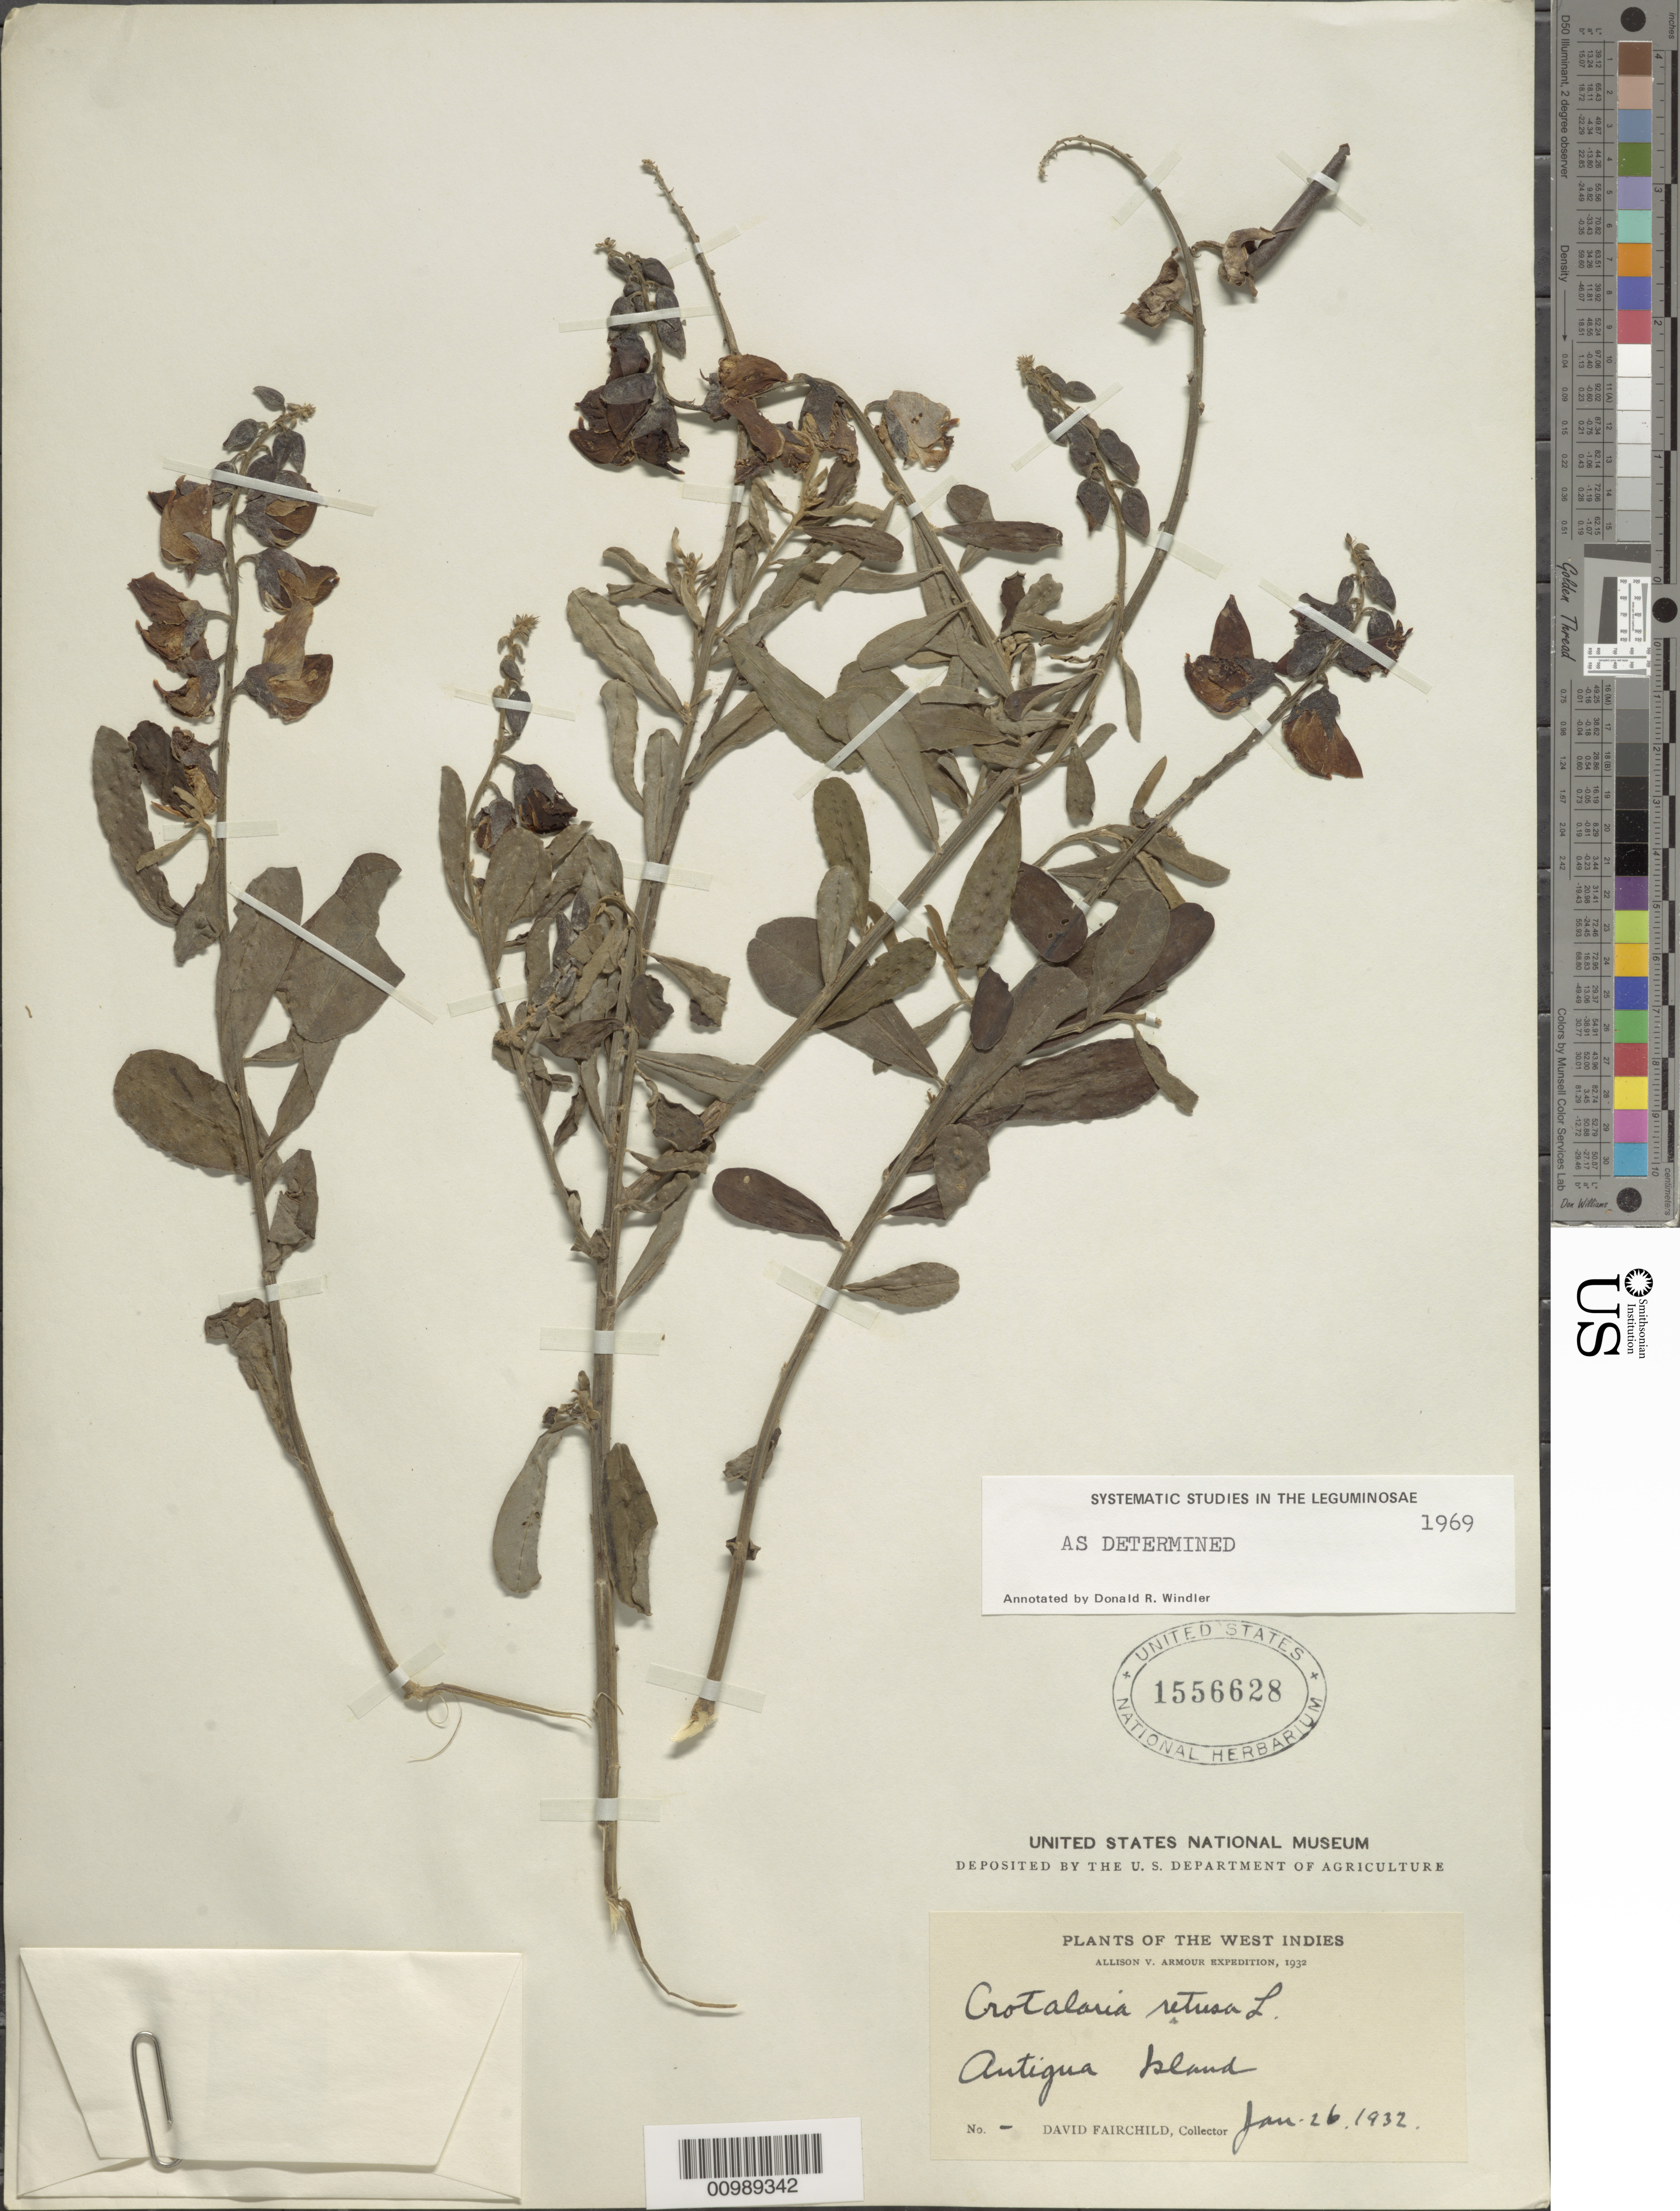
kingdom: Plantae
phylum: Tracheophyta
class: Magnoliopsida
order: Fabales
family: Fabaceae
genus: Crotalaria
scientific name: Crotalaria retusa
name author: L.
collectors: D. Fairchild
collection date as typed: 26 Jan 1932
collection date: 1932-01-26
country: Antigua and Barbuda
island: Antigua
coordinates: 0 N, 0 E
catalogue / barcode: US 1556628